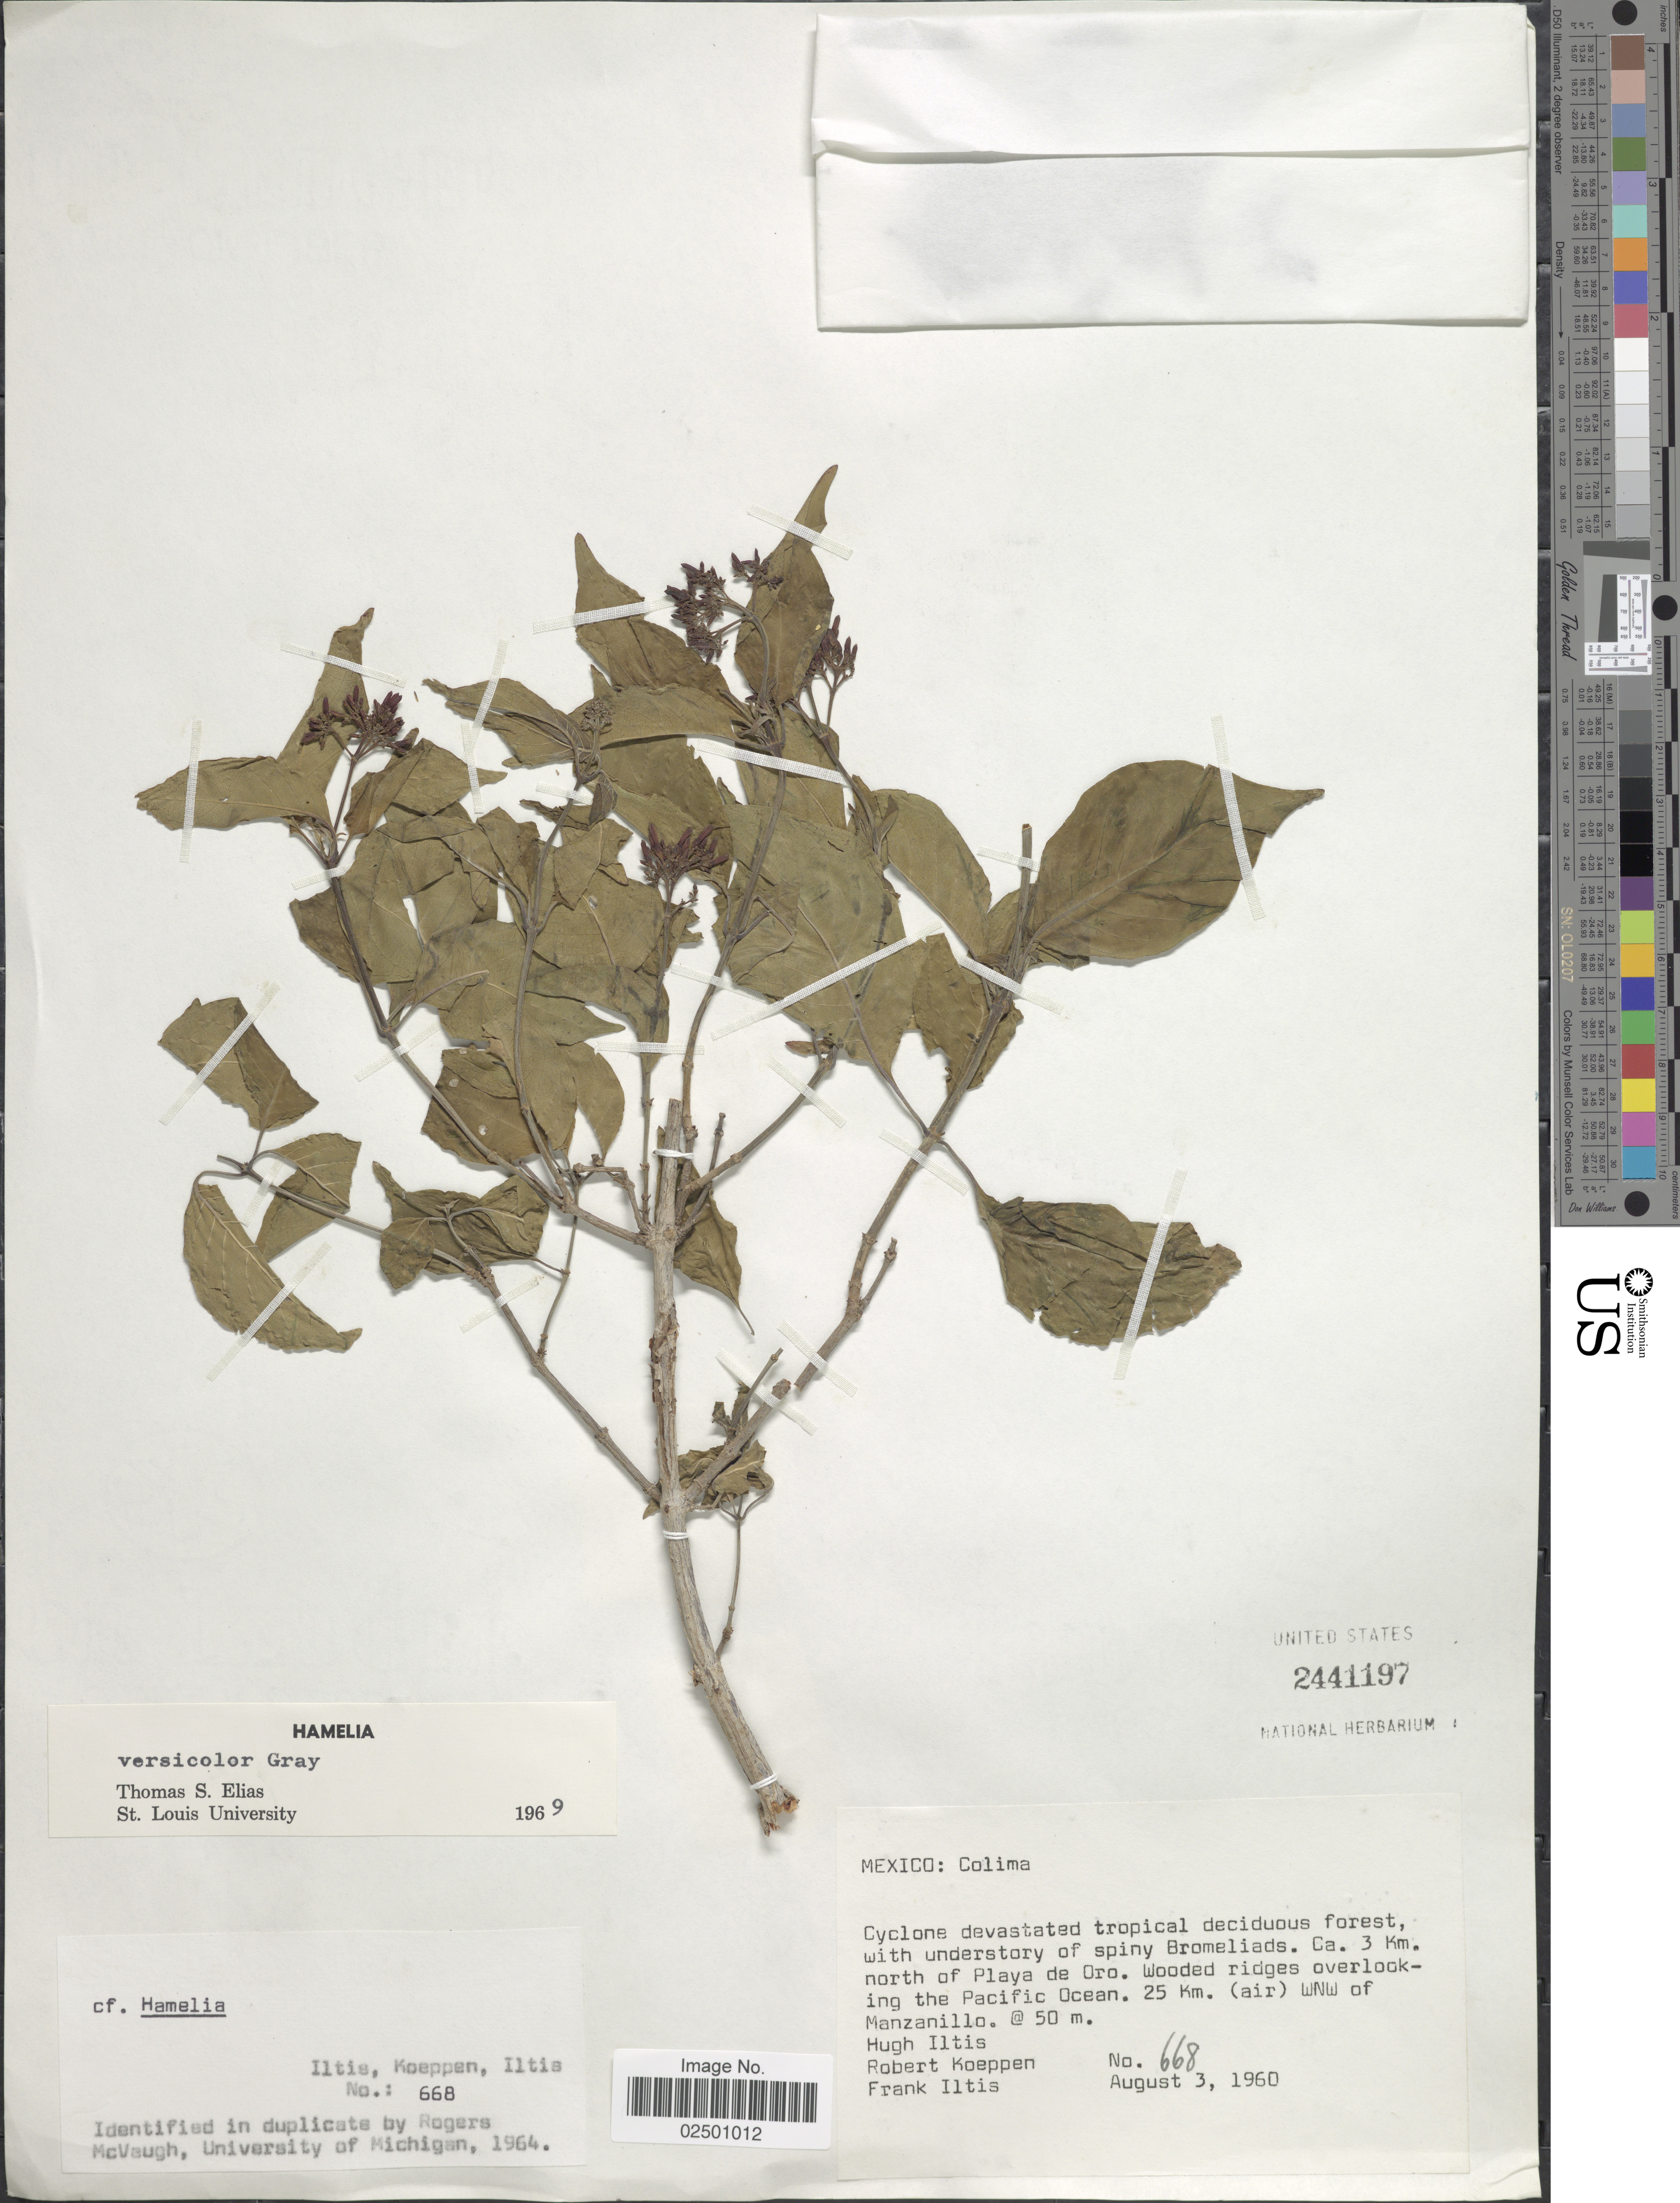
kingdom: Plantae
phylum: Tracheophyta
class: Magnoliopsida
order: Gentianales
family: Rubiaceae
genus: Hamelia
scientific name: Hamelia versicolor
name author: A. Gray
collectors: H. H. Iltis, R. C. Koeppen & F. S. Iltis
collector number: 668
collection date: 1960-08-03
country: Mexico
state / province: Colima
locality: Ca. 3 Km. north of Playa de Oro. Wooded ridges overlooking in the Pacific Ocean. 25 Km. (air) WNW of Manzanillo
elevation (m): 50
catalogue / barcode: US 2441197